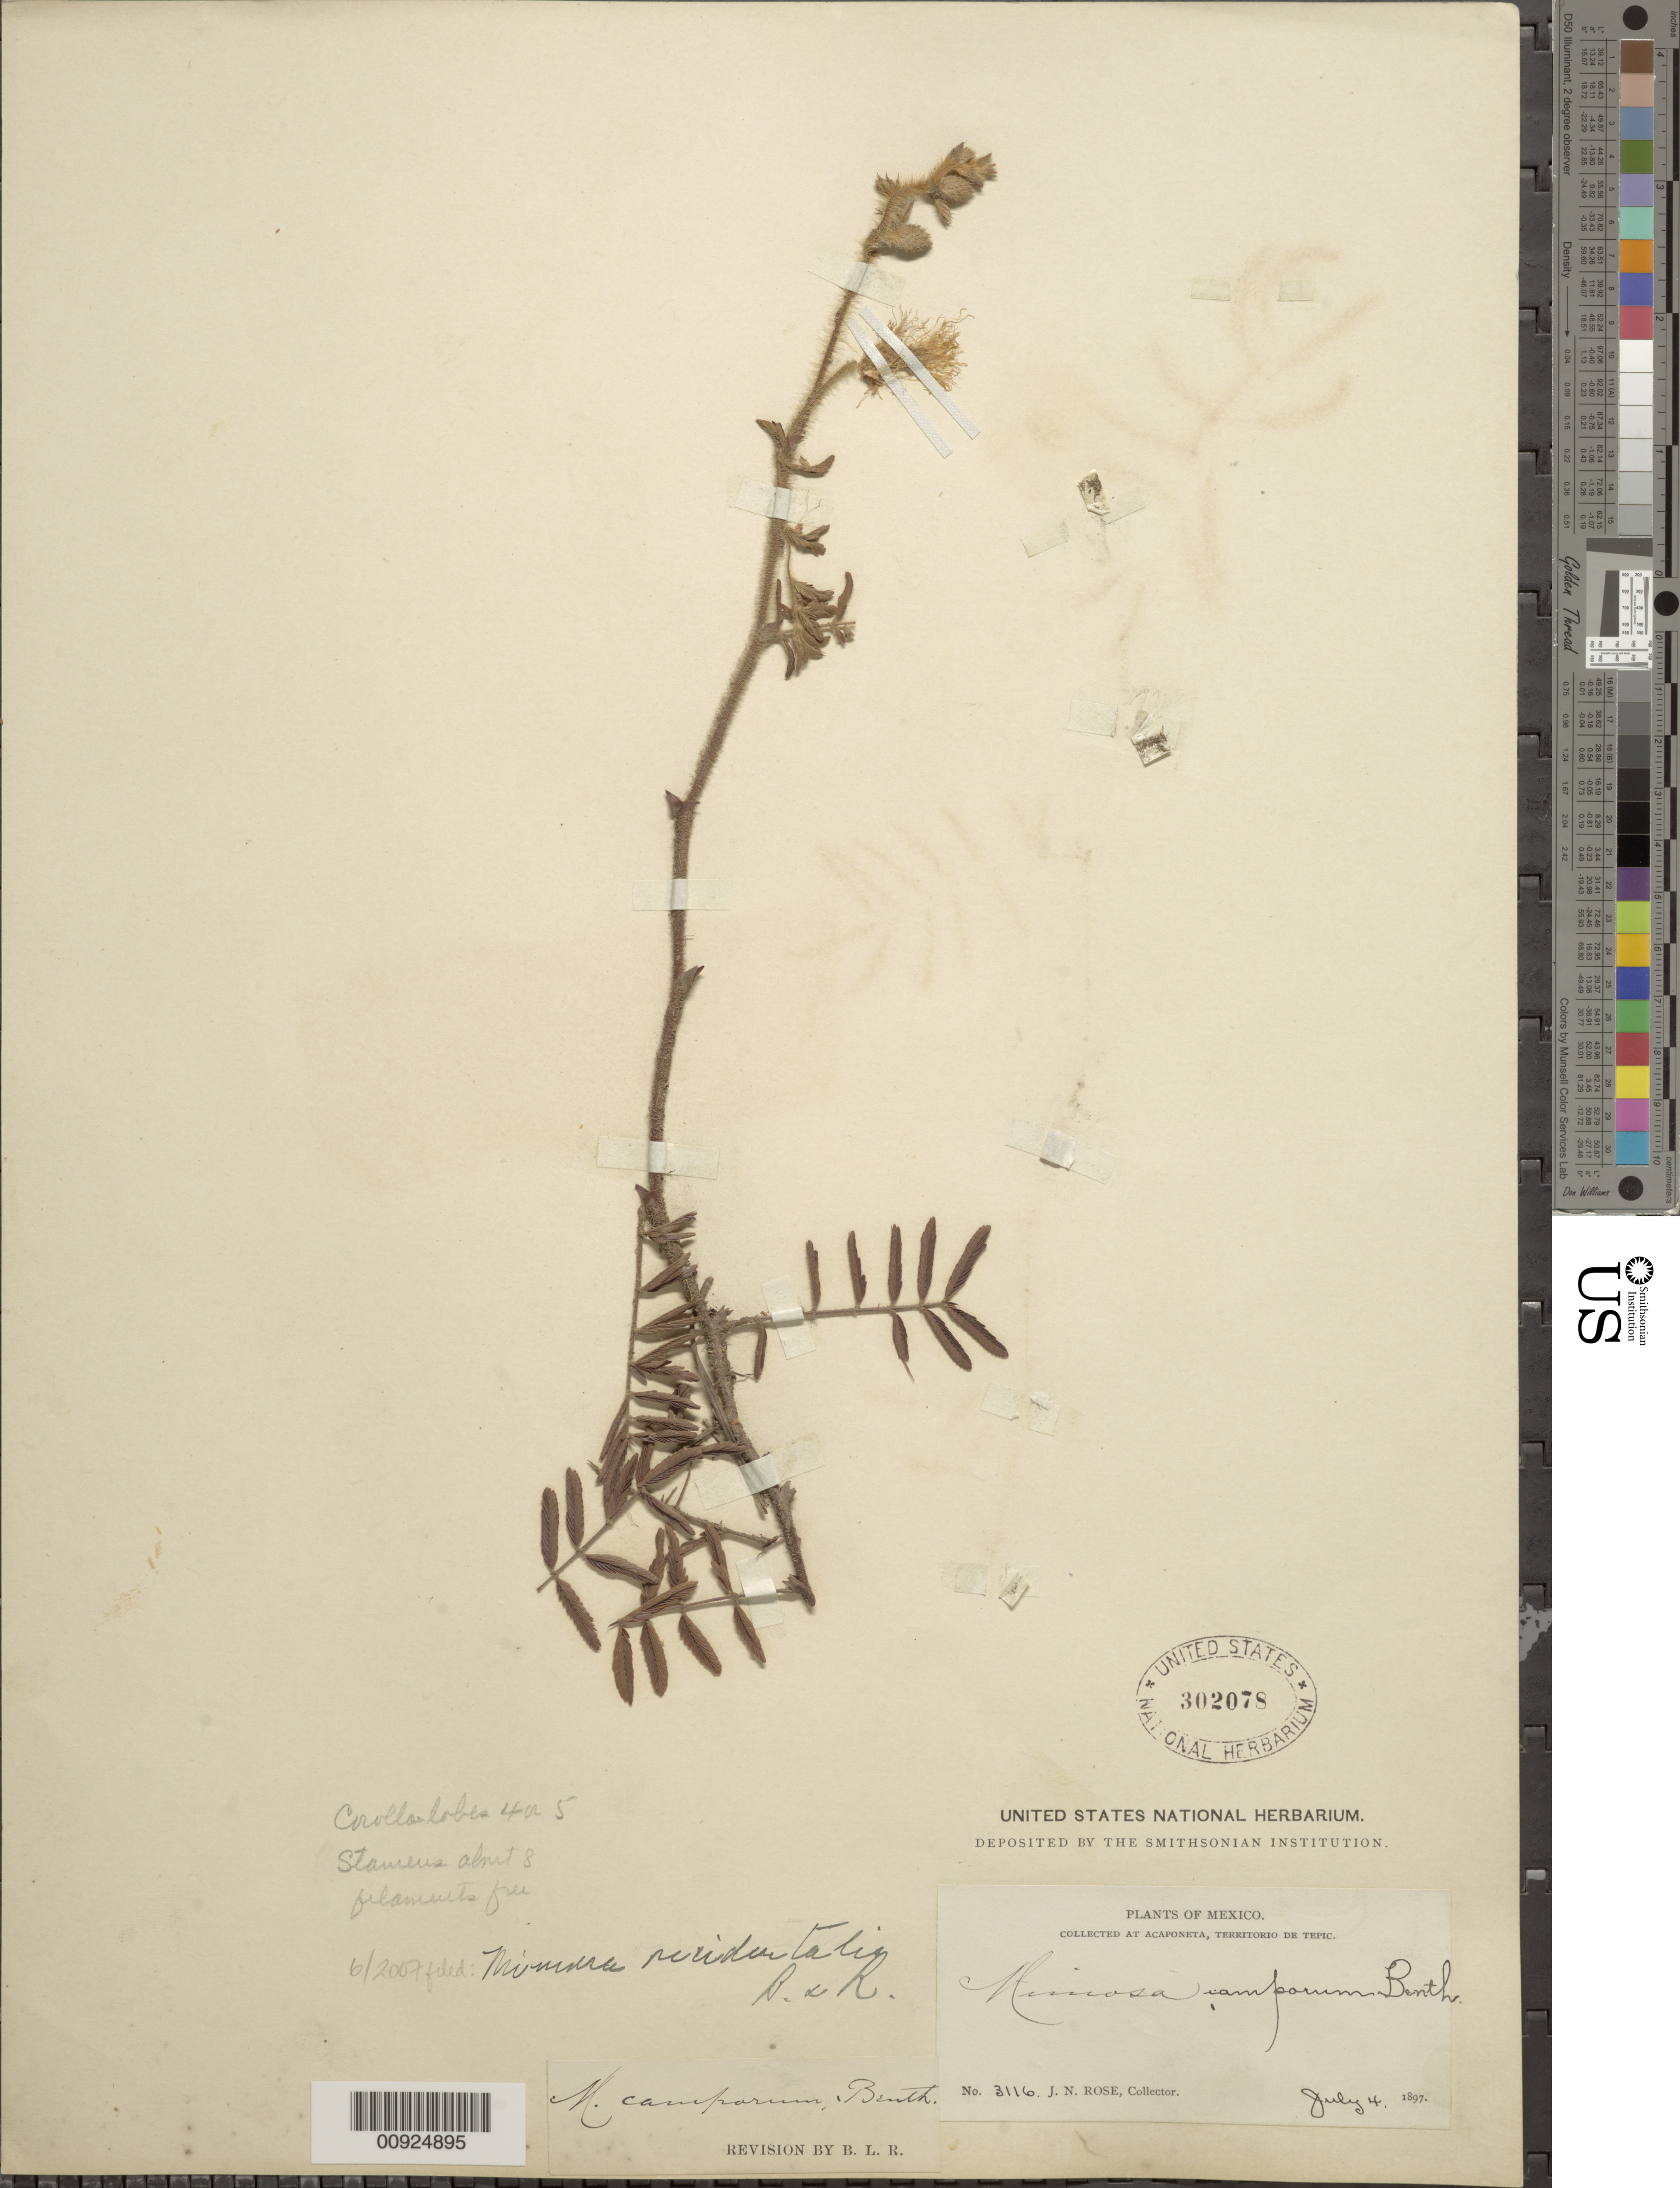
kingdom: Plantae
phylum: Tracheophyta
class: Magnoliopsida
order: Fabales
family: Fabaceae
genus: Mimosa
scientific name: Mimosa occidentalis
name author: Britton & Rose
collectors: J. N. Rose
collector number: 3116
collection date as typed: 04 Jul 1897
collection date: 1897-07-04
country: Mexico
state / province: Nayarit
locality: Acaponeta, territorio de Tepic.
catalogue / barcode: US 302078